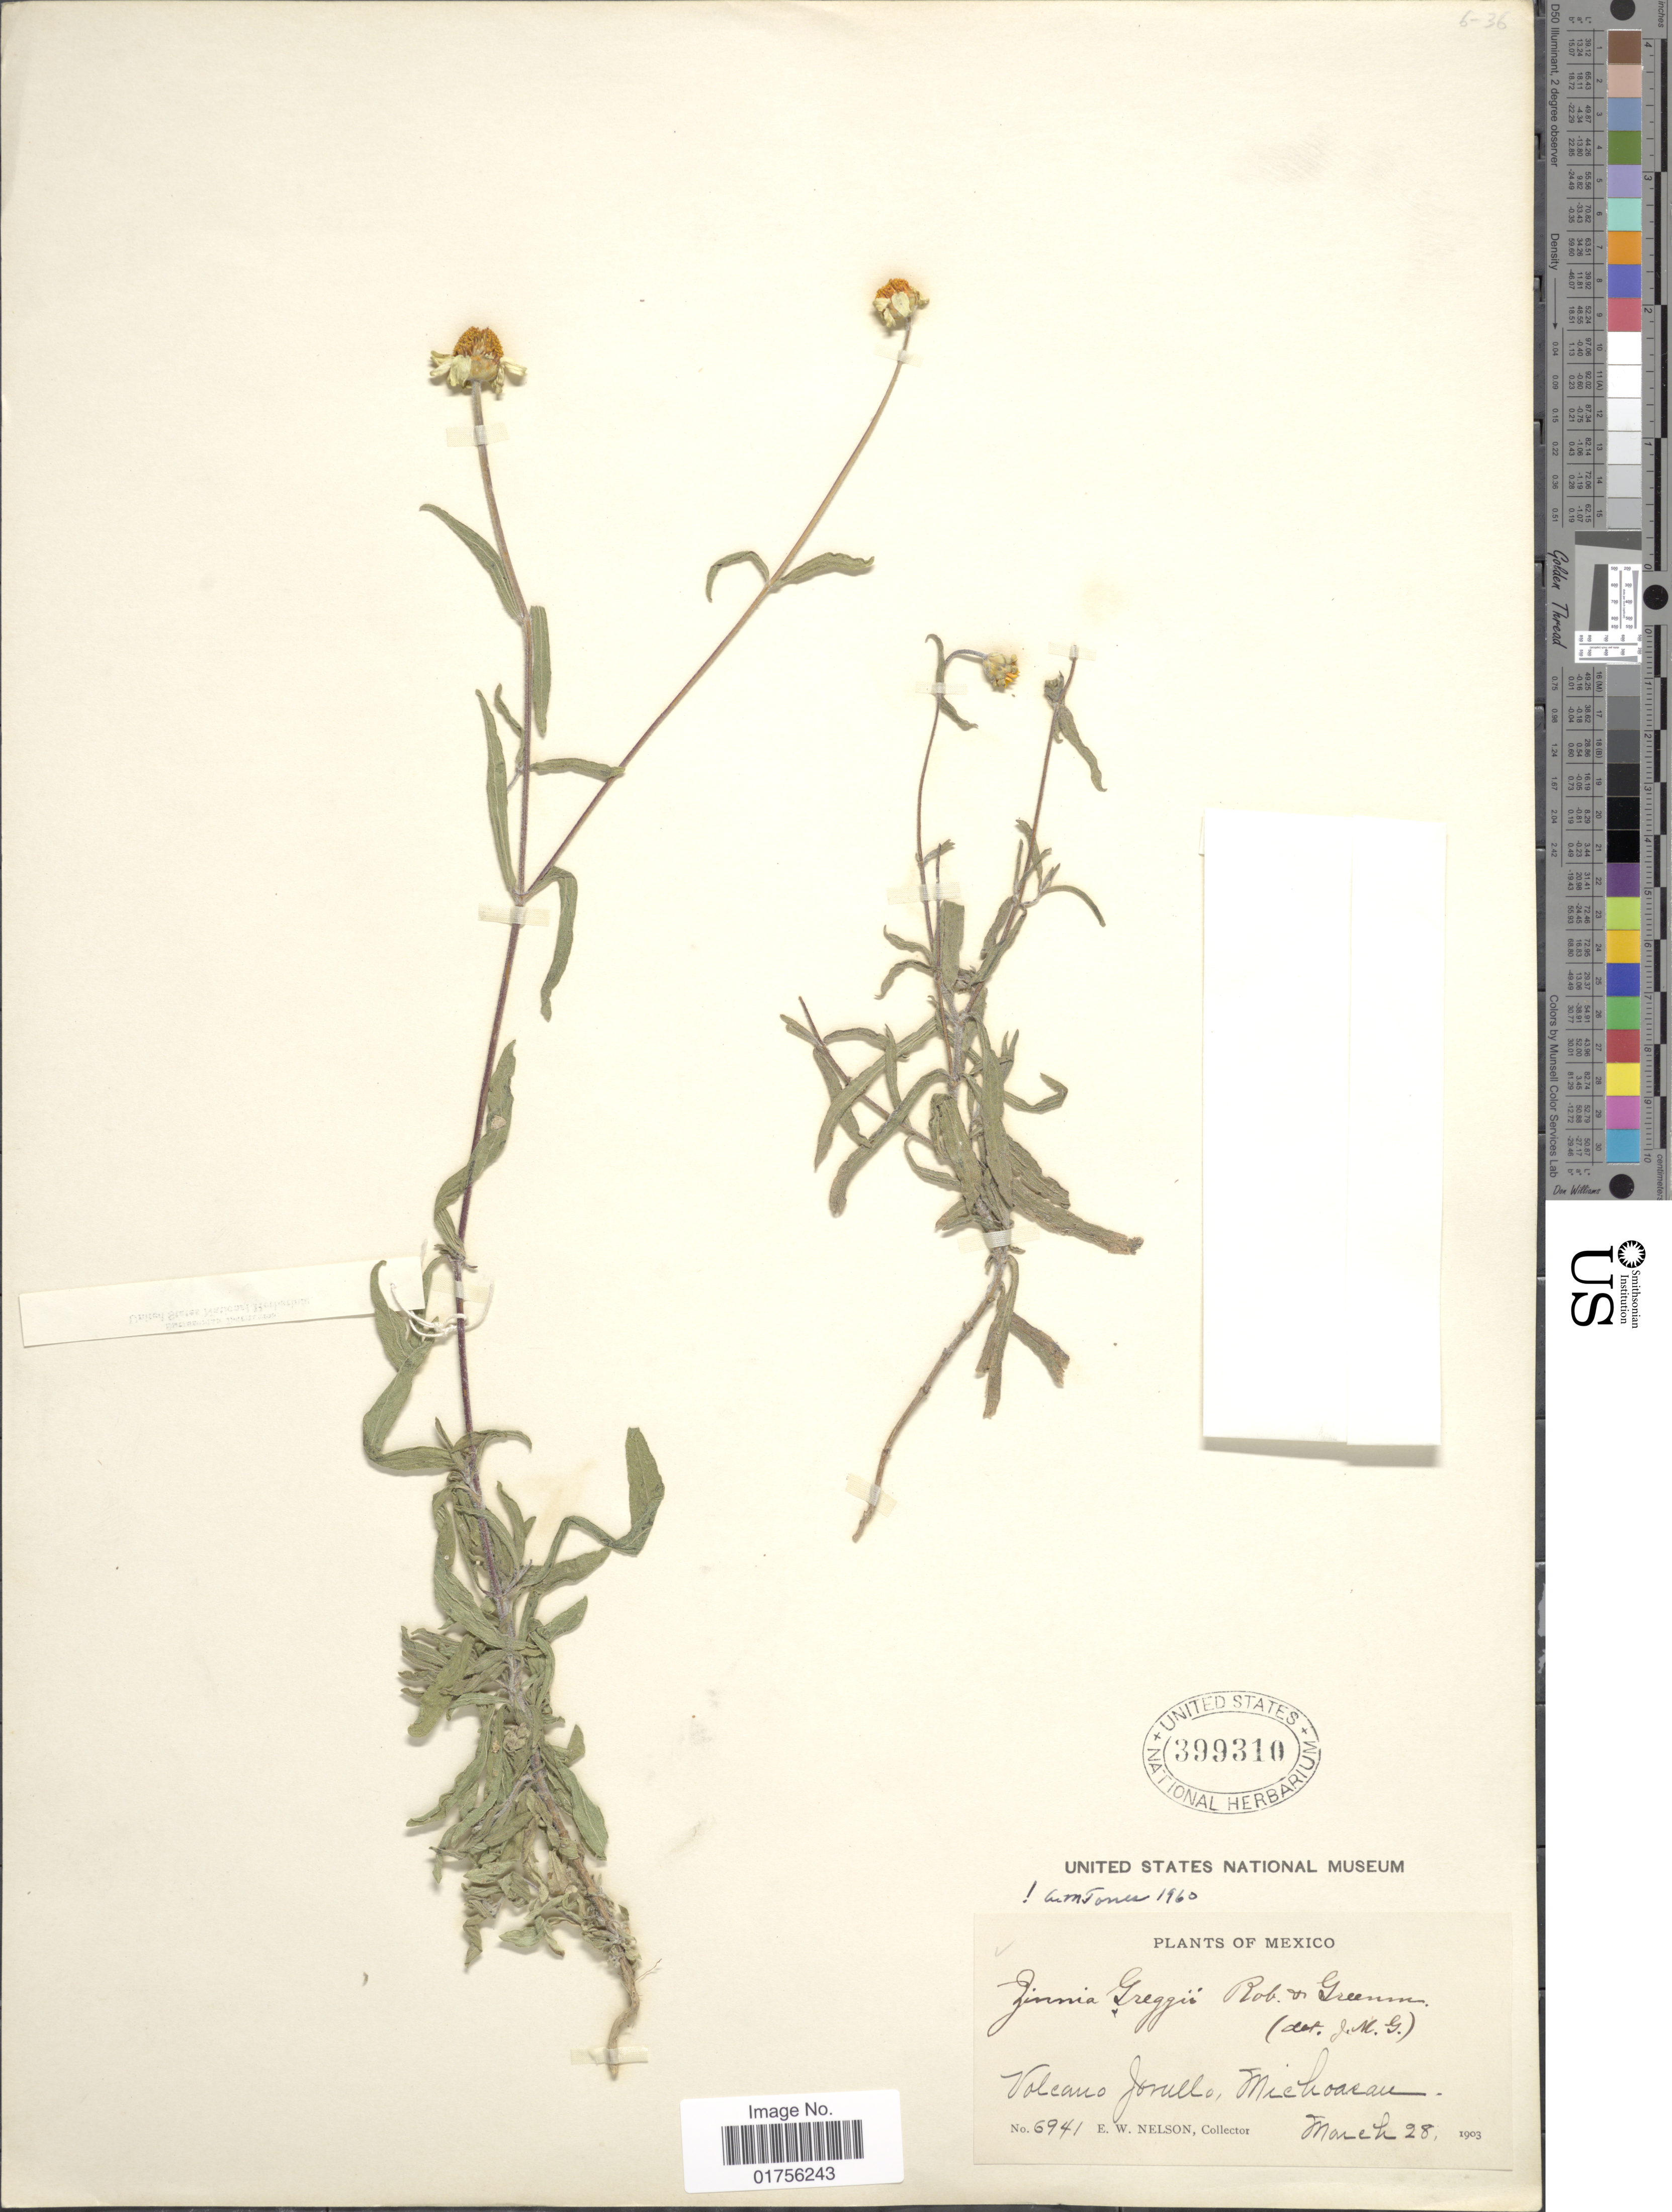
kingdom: Plantae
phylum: Tracheophyta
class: Magnoliopsida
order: Asterales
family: Asteraceae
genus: Zinnia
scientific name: Zinnia greggii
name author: (B.L. Rob.) B.L. Rob.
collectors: E. W. Nelson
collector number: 6941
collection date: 1903-03-28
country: Mexico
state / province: Michoacán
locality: Volcano Jorullo, Michoacan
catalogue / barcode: US 399310